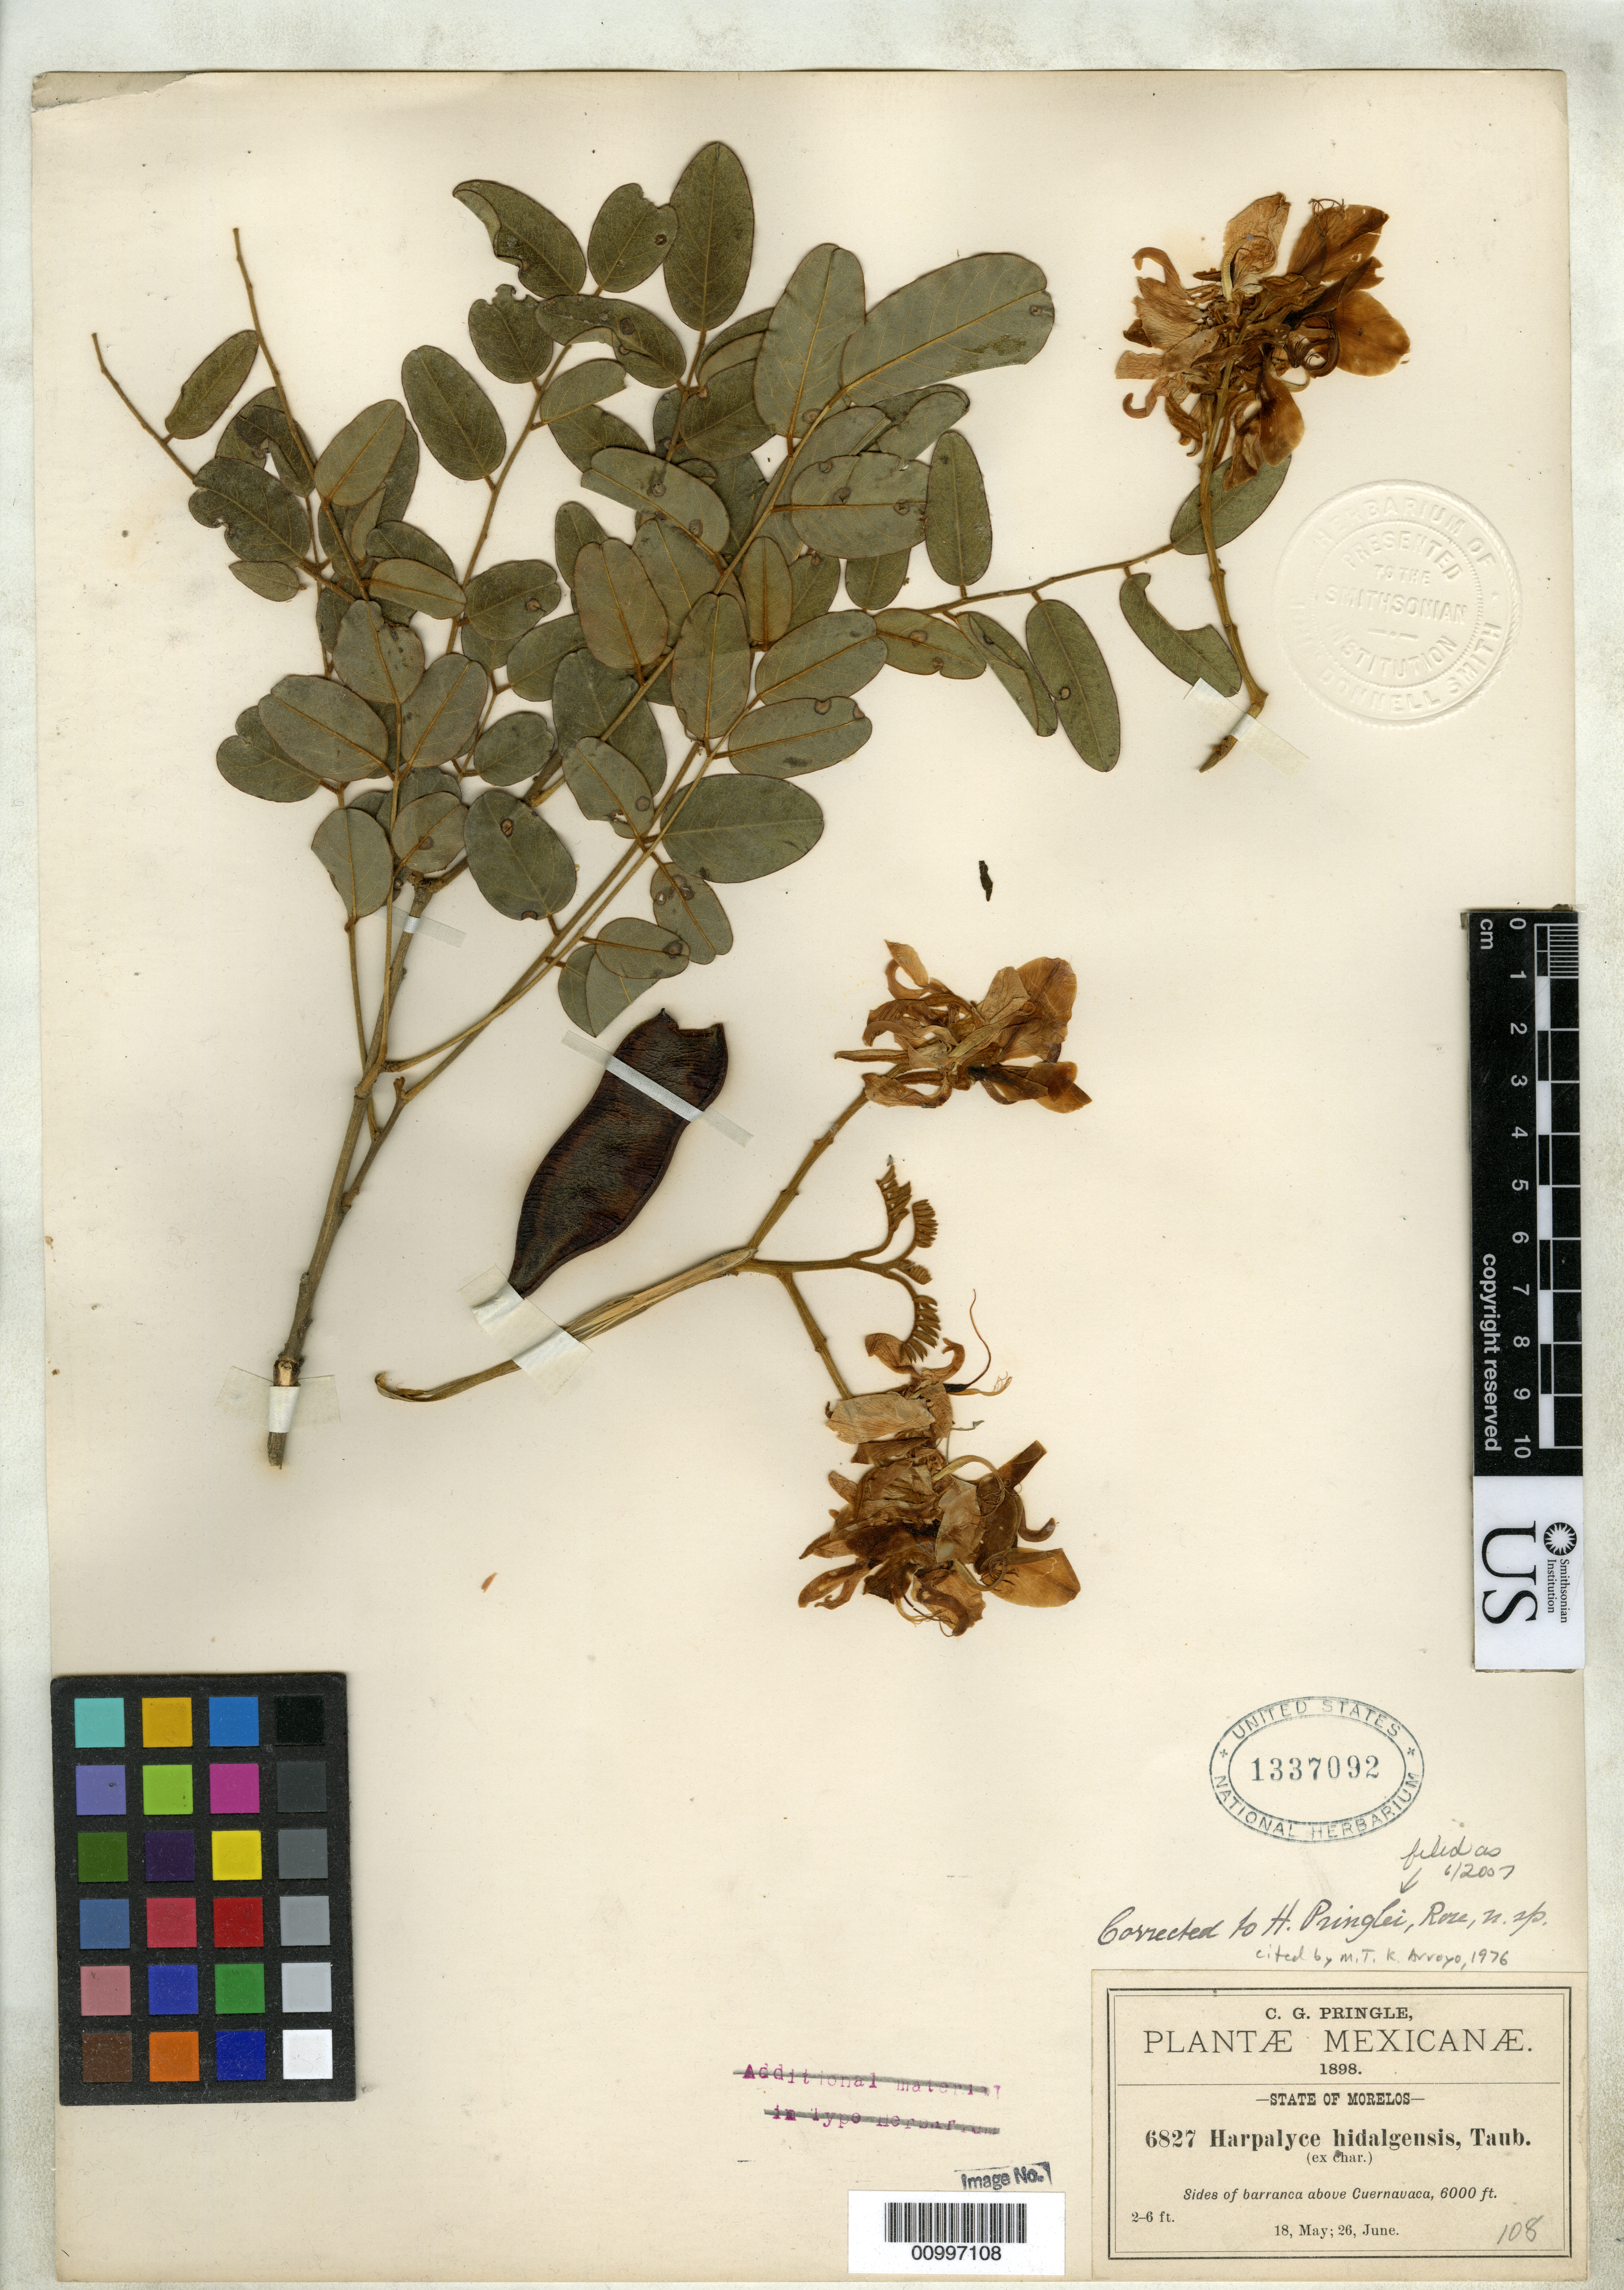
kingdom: Plantae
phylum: Tracheophyta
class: Magnoliopsida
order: Fabales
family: Fabaceae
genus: Harpalyce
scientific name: Harpalyce pringlei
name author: Rose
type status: Isotype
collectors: C. G. Pringle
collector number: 6827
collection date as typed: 18 May 1898 and 26 Jan 1898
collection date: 1898-01-26,1898-05-18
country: Mexico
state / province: Morelos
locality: Sides of barranca above Cuernavaca.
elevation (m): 1829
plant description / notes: From the herbarium of J. Donnell Smith.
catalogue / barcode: US 1337092